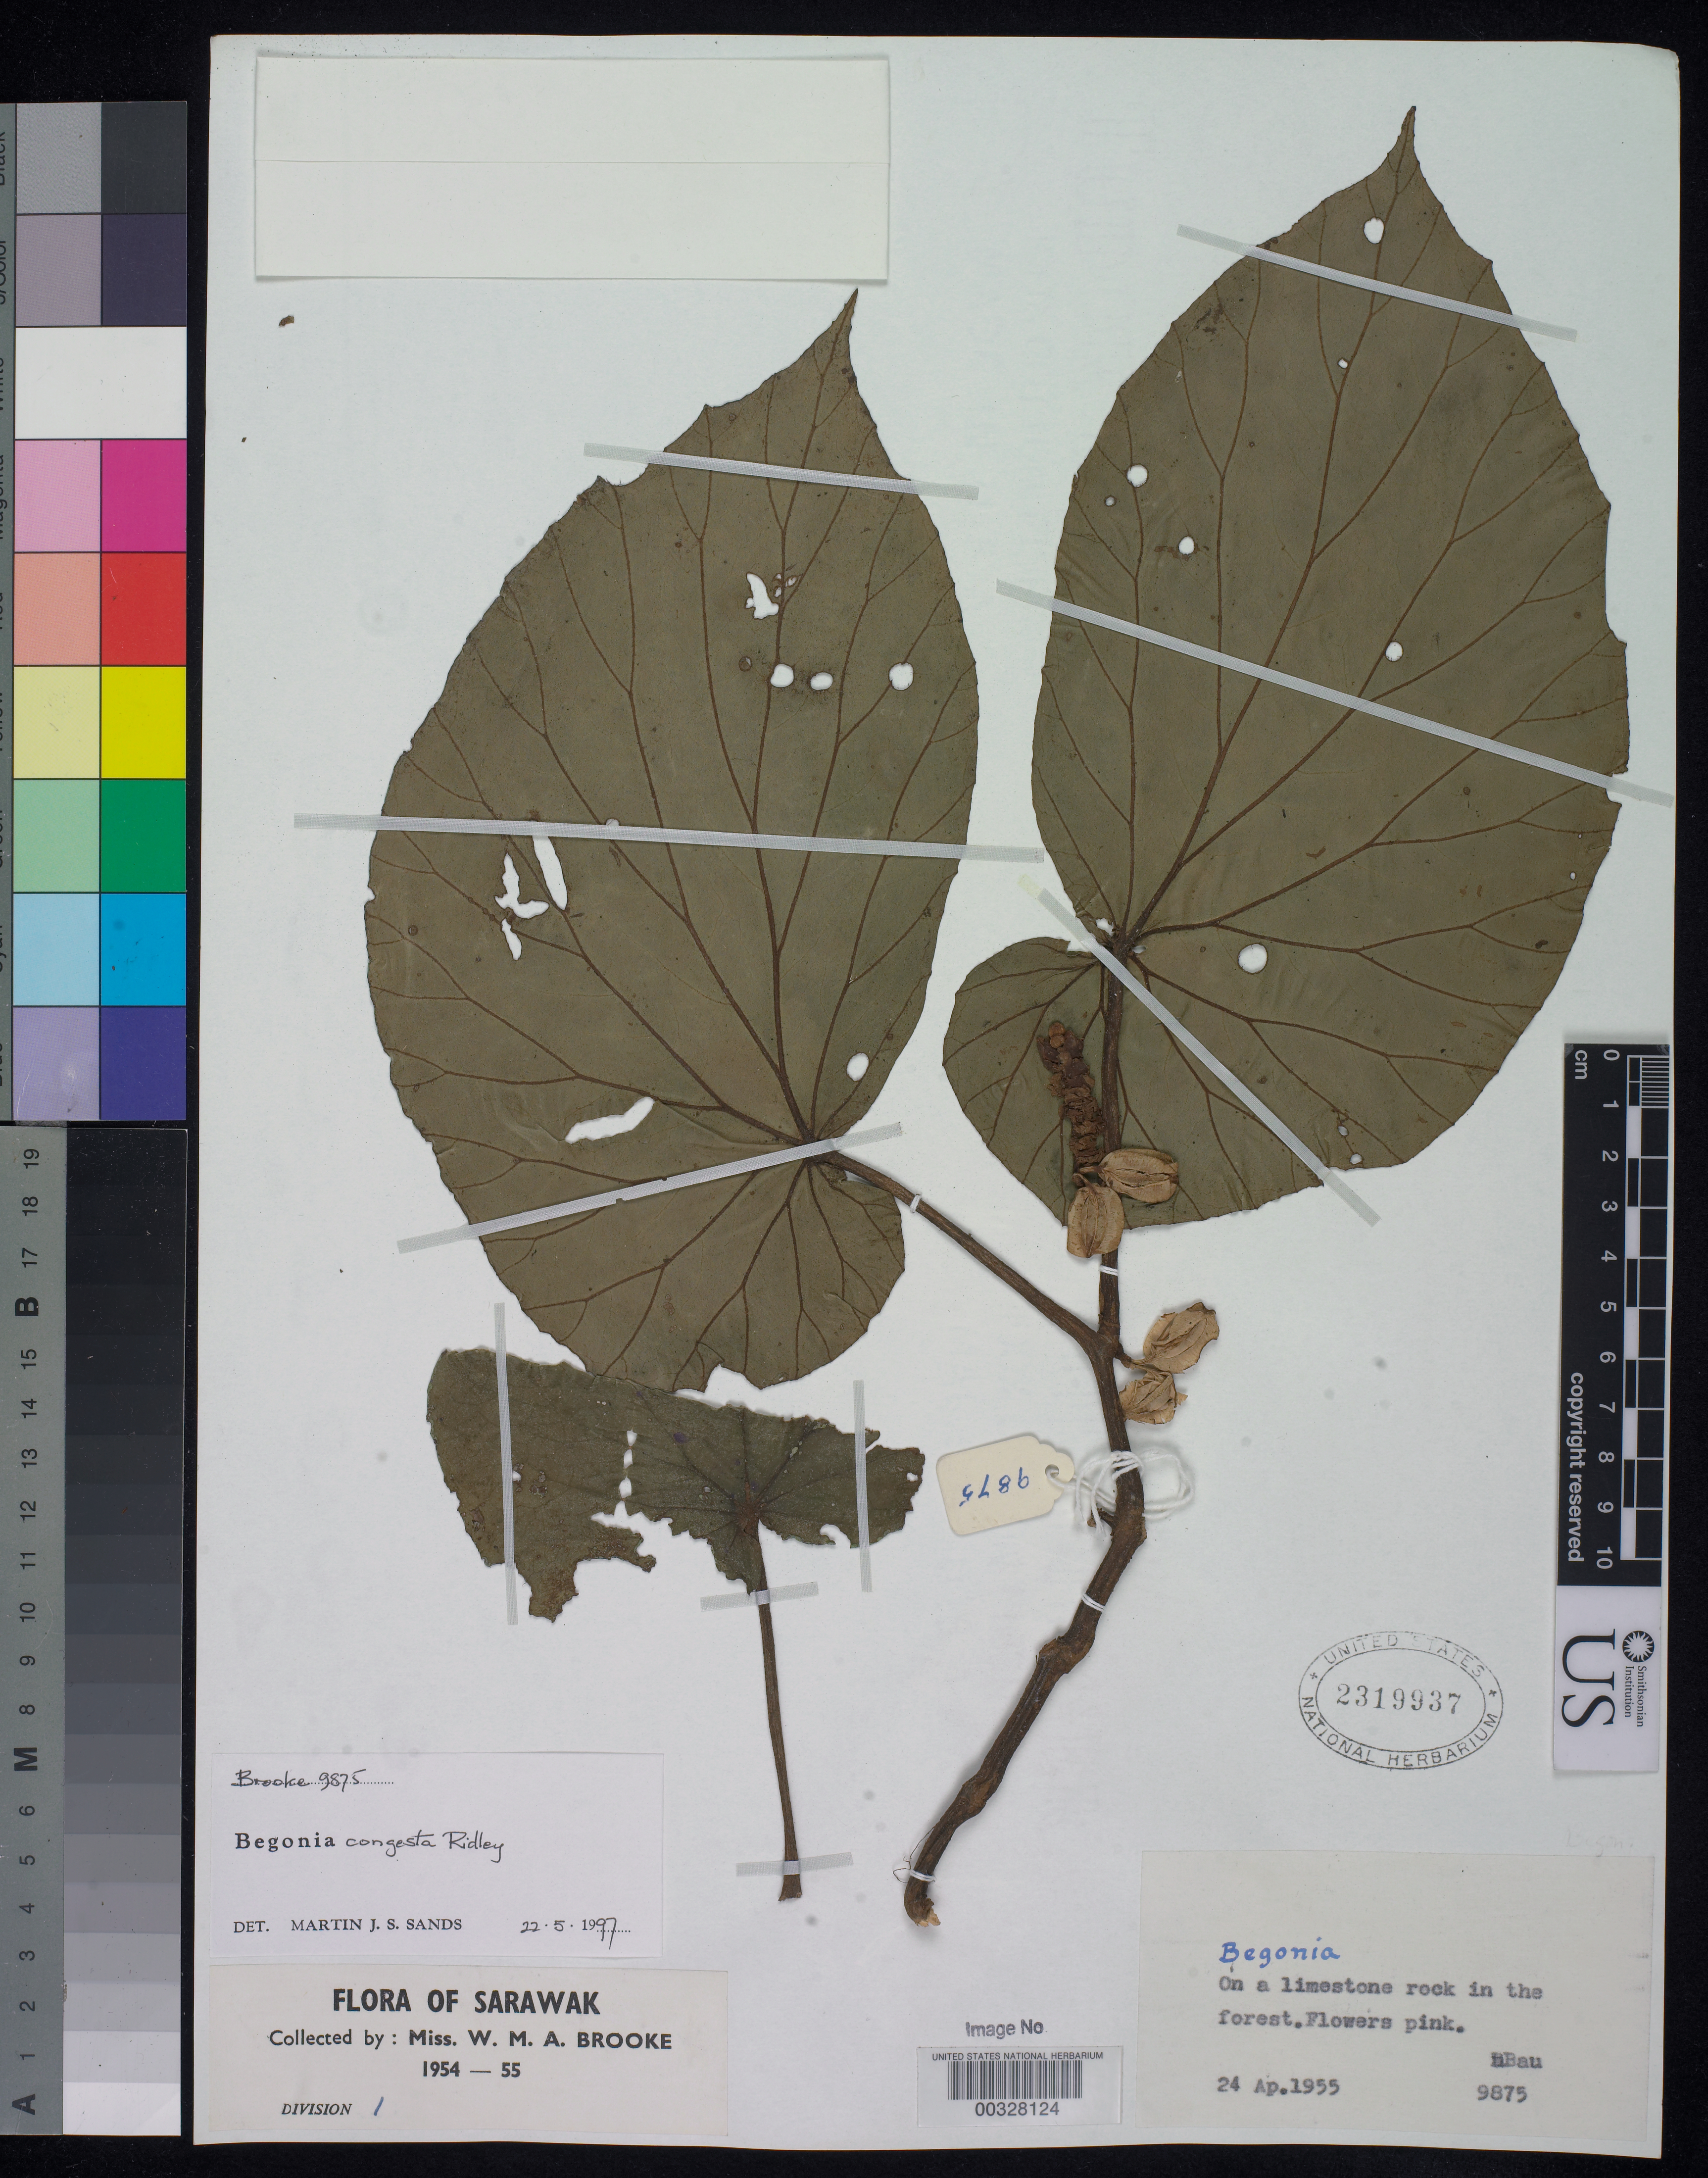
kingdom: Plantae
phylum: Tracheophyta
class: Magnoliopsida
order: Cucurbitales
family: Begoniaceae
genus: Begonia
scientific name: Begonia congesta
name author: Ridl.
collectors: W. Brooke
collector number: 9875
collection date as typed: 24 Apr 1955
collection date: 1955-04-24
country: Malaysia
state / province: Sarawak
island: Borneo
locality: Bau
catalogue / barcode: US 2319937